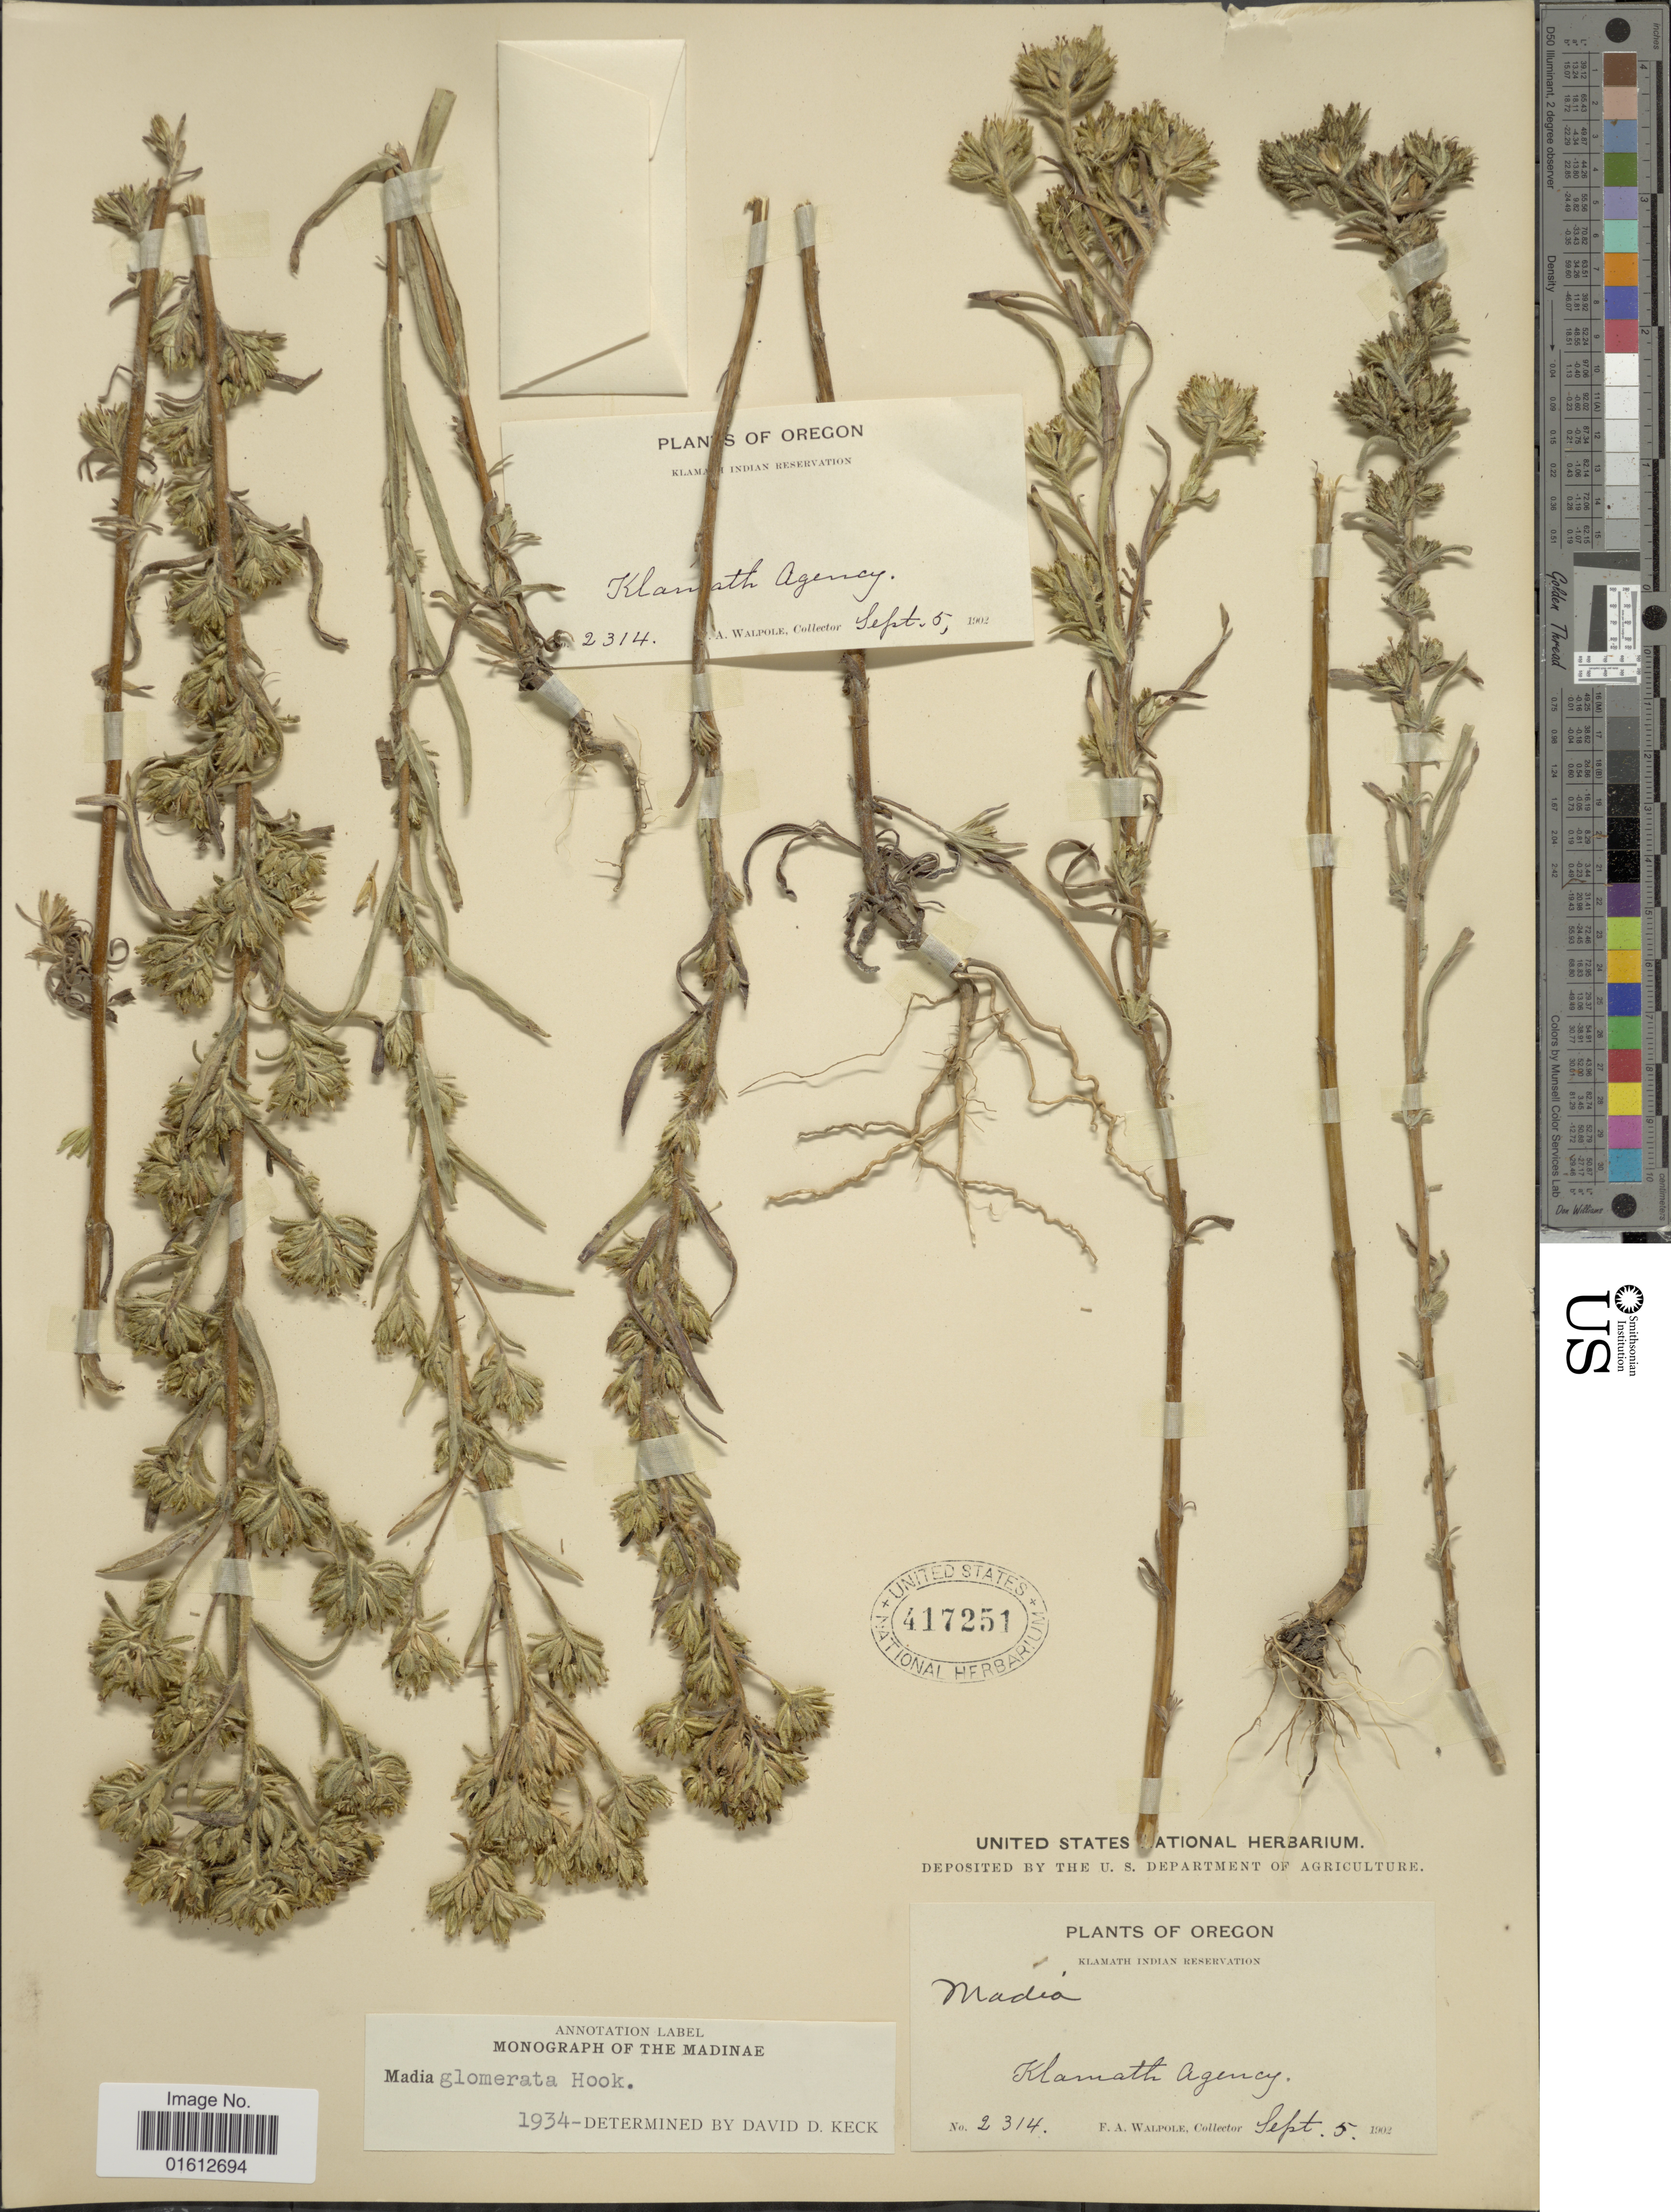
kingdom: Plantae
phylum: Tracheophyta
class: Magnoliopsida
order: Asterales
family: Asteraceae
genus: Madia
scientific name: Madia glomerata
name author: Hook.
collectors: F. Walpole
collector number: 2314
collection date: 1902-09-05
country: United States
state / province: Oregon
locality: Klamath Indian Reservation. Klamath Agency.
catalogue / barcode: US 417251